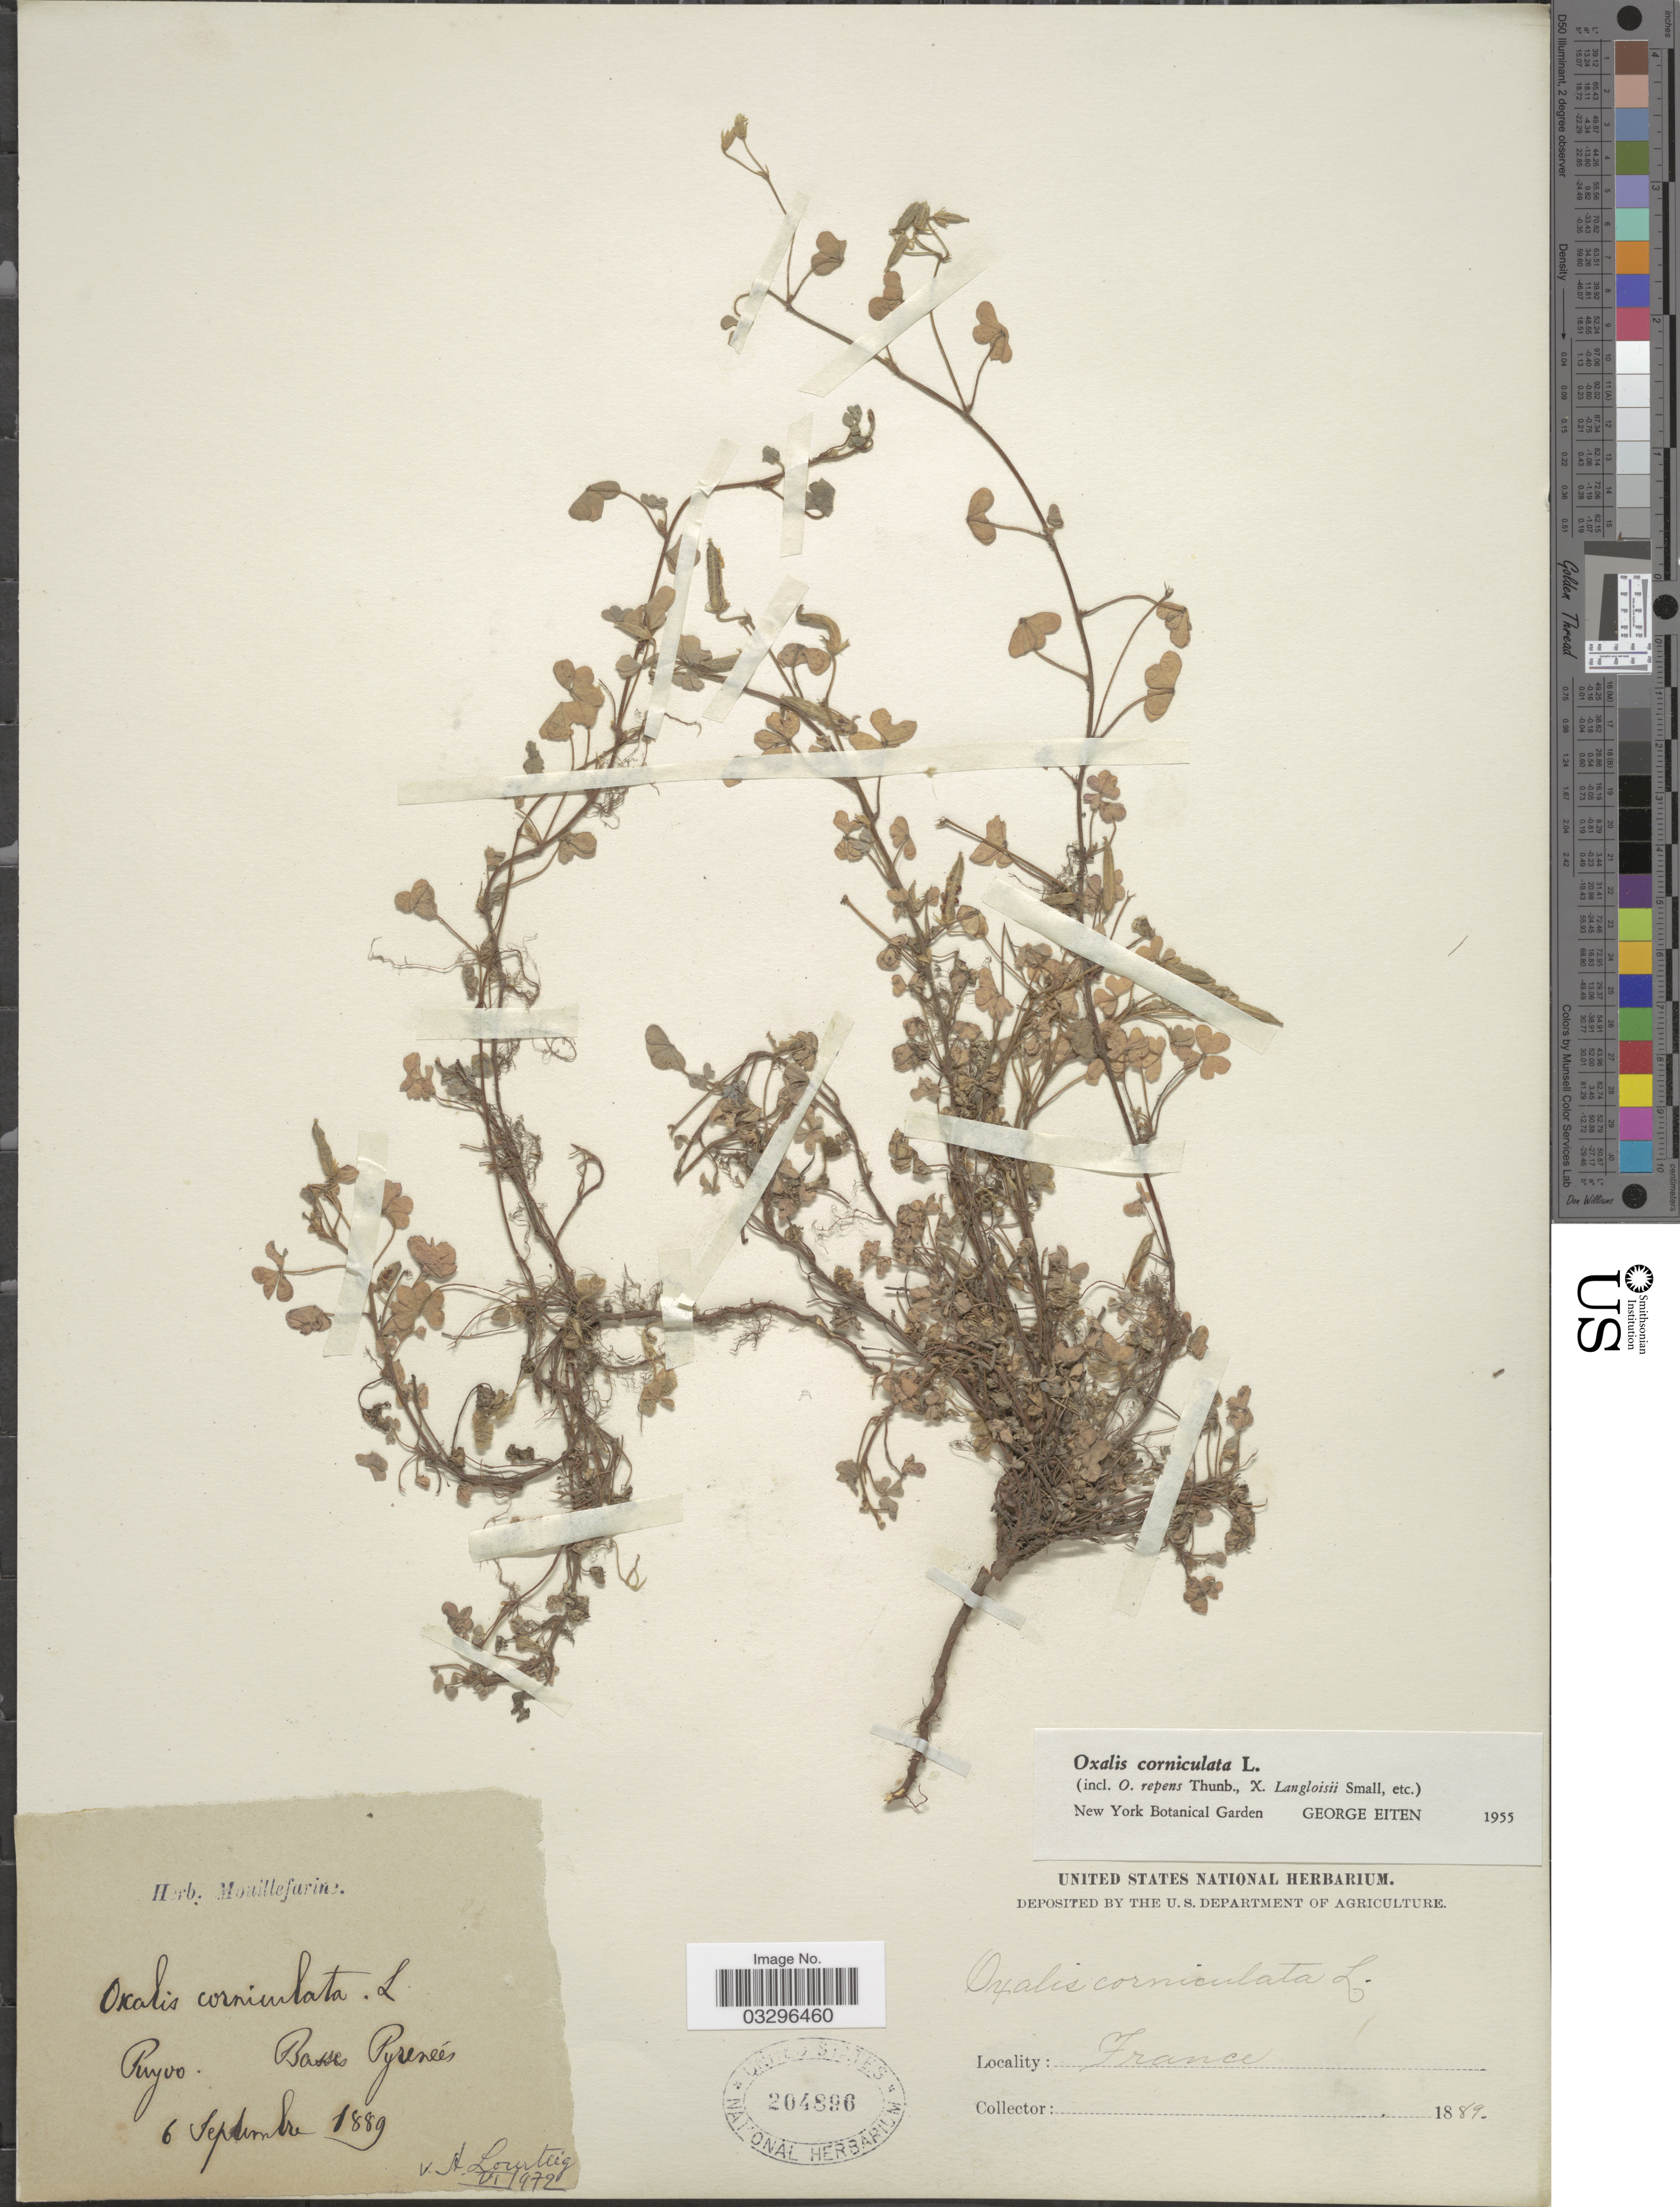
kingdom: Plantae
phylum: Tracheophyta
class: Magnoliopsida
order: Oxalidales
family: Oxalidaceae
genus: Oxalis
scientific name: Oxalis corniculata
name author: L.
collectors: ex herb. Mouillefarine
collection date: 1889-09-06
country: France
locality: Puyoo. Basses Pyrenées.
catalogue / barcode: US 204896